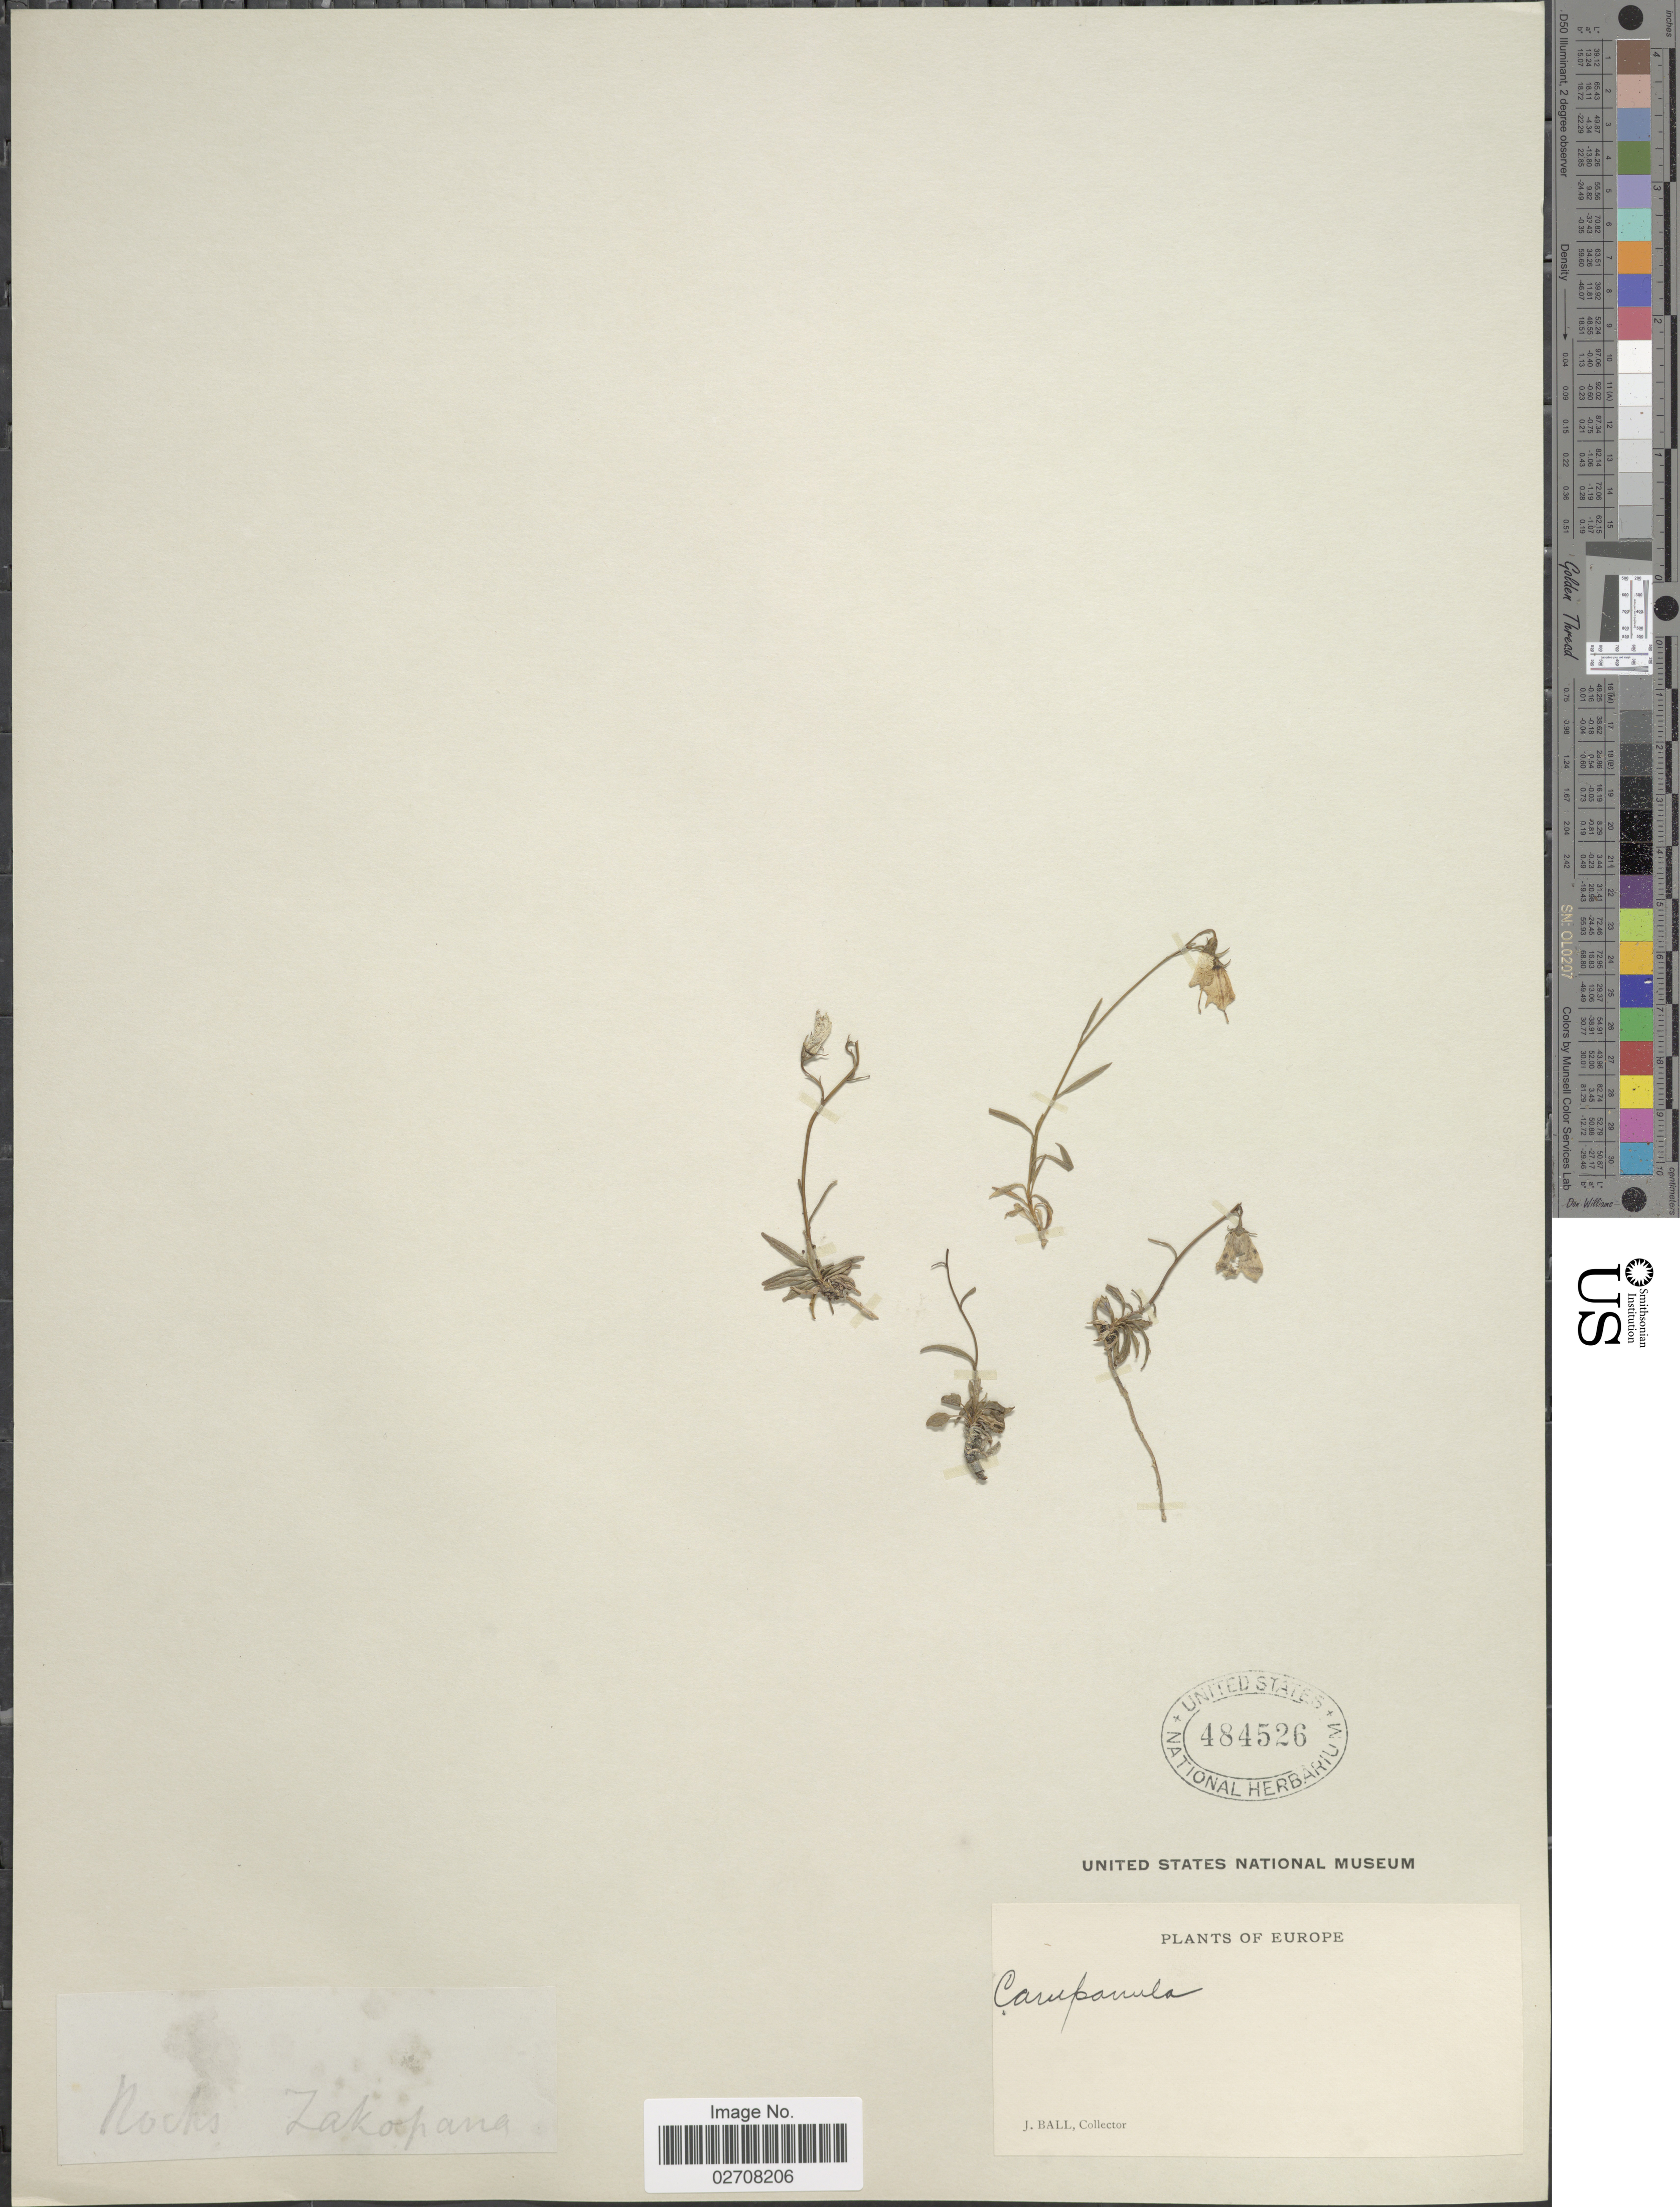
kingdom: Plantae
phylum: Tracheophyta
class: Magnoliopsida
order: Asterales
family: Campanulaceae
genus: Campanula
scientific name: Campanula sp.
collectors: J. Ball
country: Poland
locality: Zakopana [unsure placement]. Europe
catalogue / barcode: US 484526